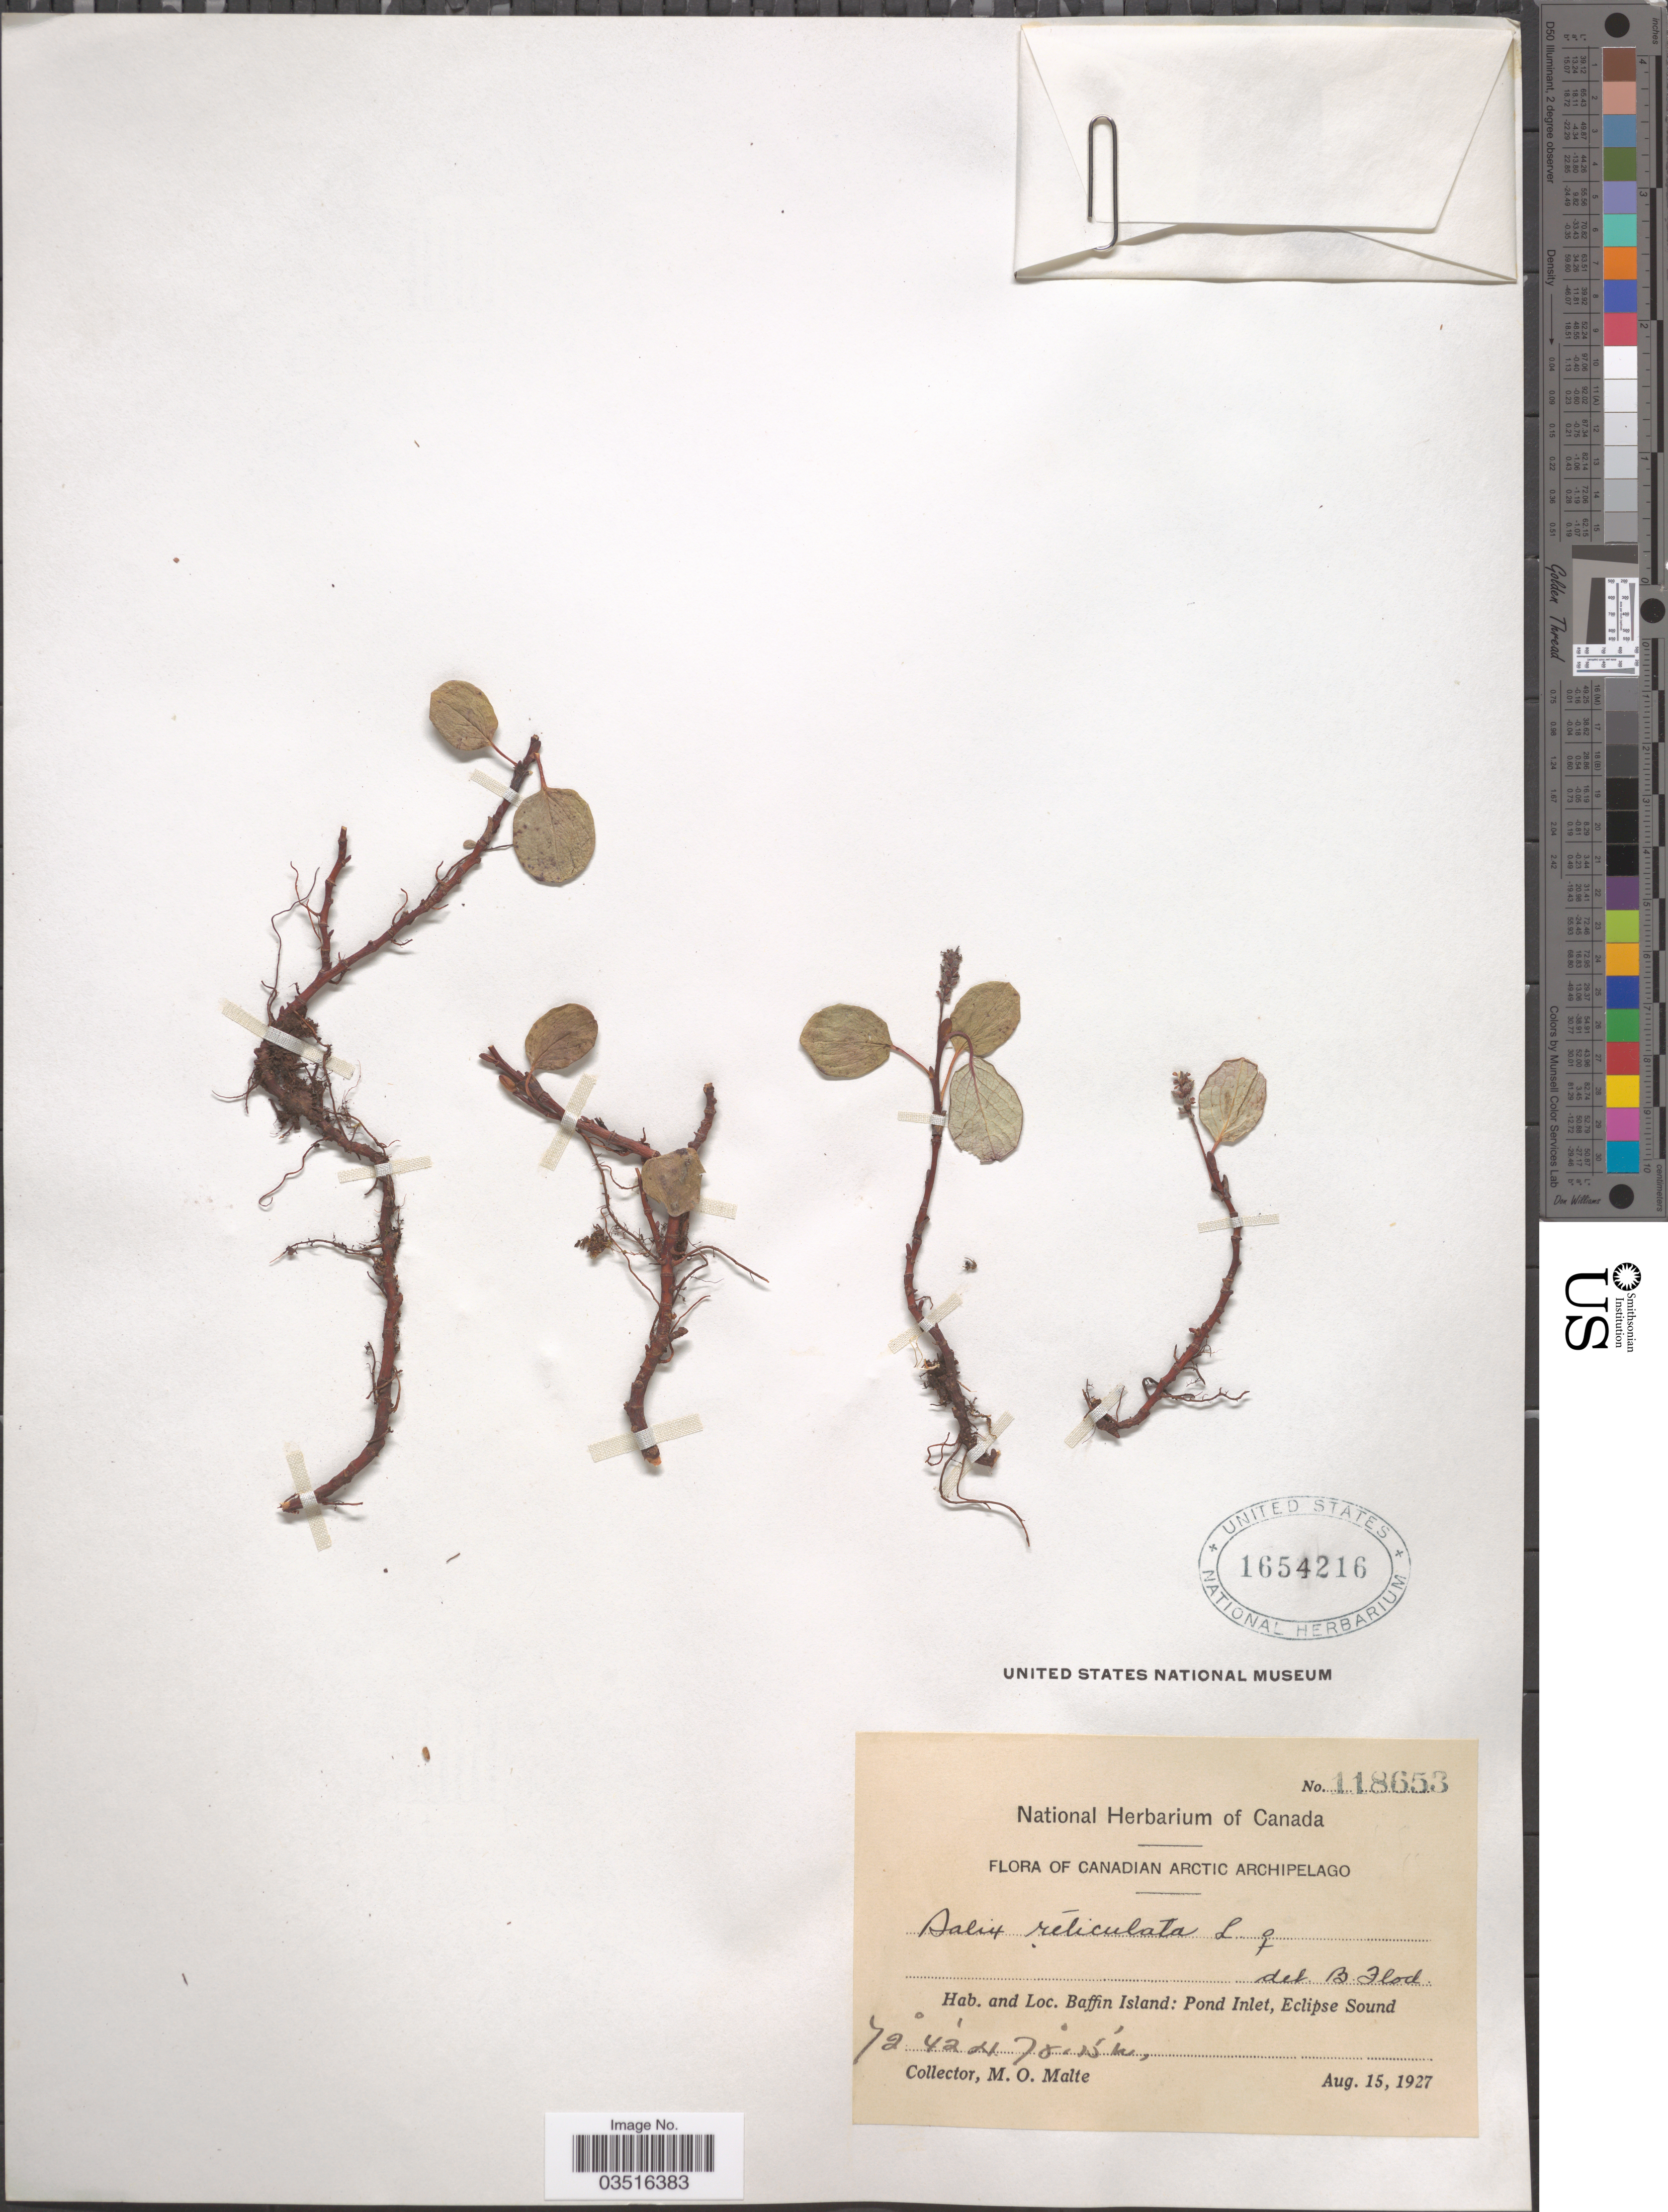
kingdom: Plantae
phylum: Tracheophyta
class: Magnoliopsida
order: Malpighiales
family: Salicaceae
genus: Salix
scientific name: Salix reticulata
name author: L.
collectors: M. O. Malte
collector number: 118653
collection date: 1927-08-15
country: Canada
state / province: Nunavut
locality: Canadian Arctic Archipelago. Baffin Island: Pond Inlet, Eclipse Sound.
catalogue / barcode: US 1654216